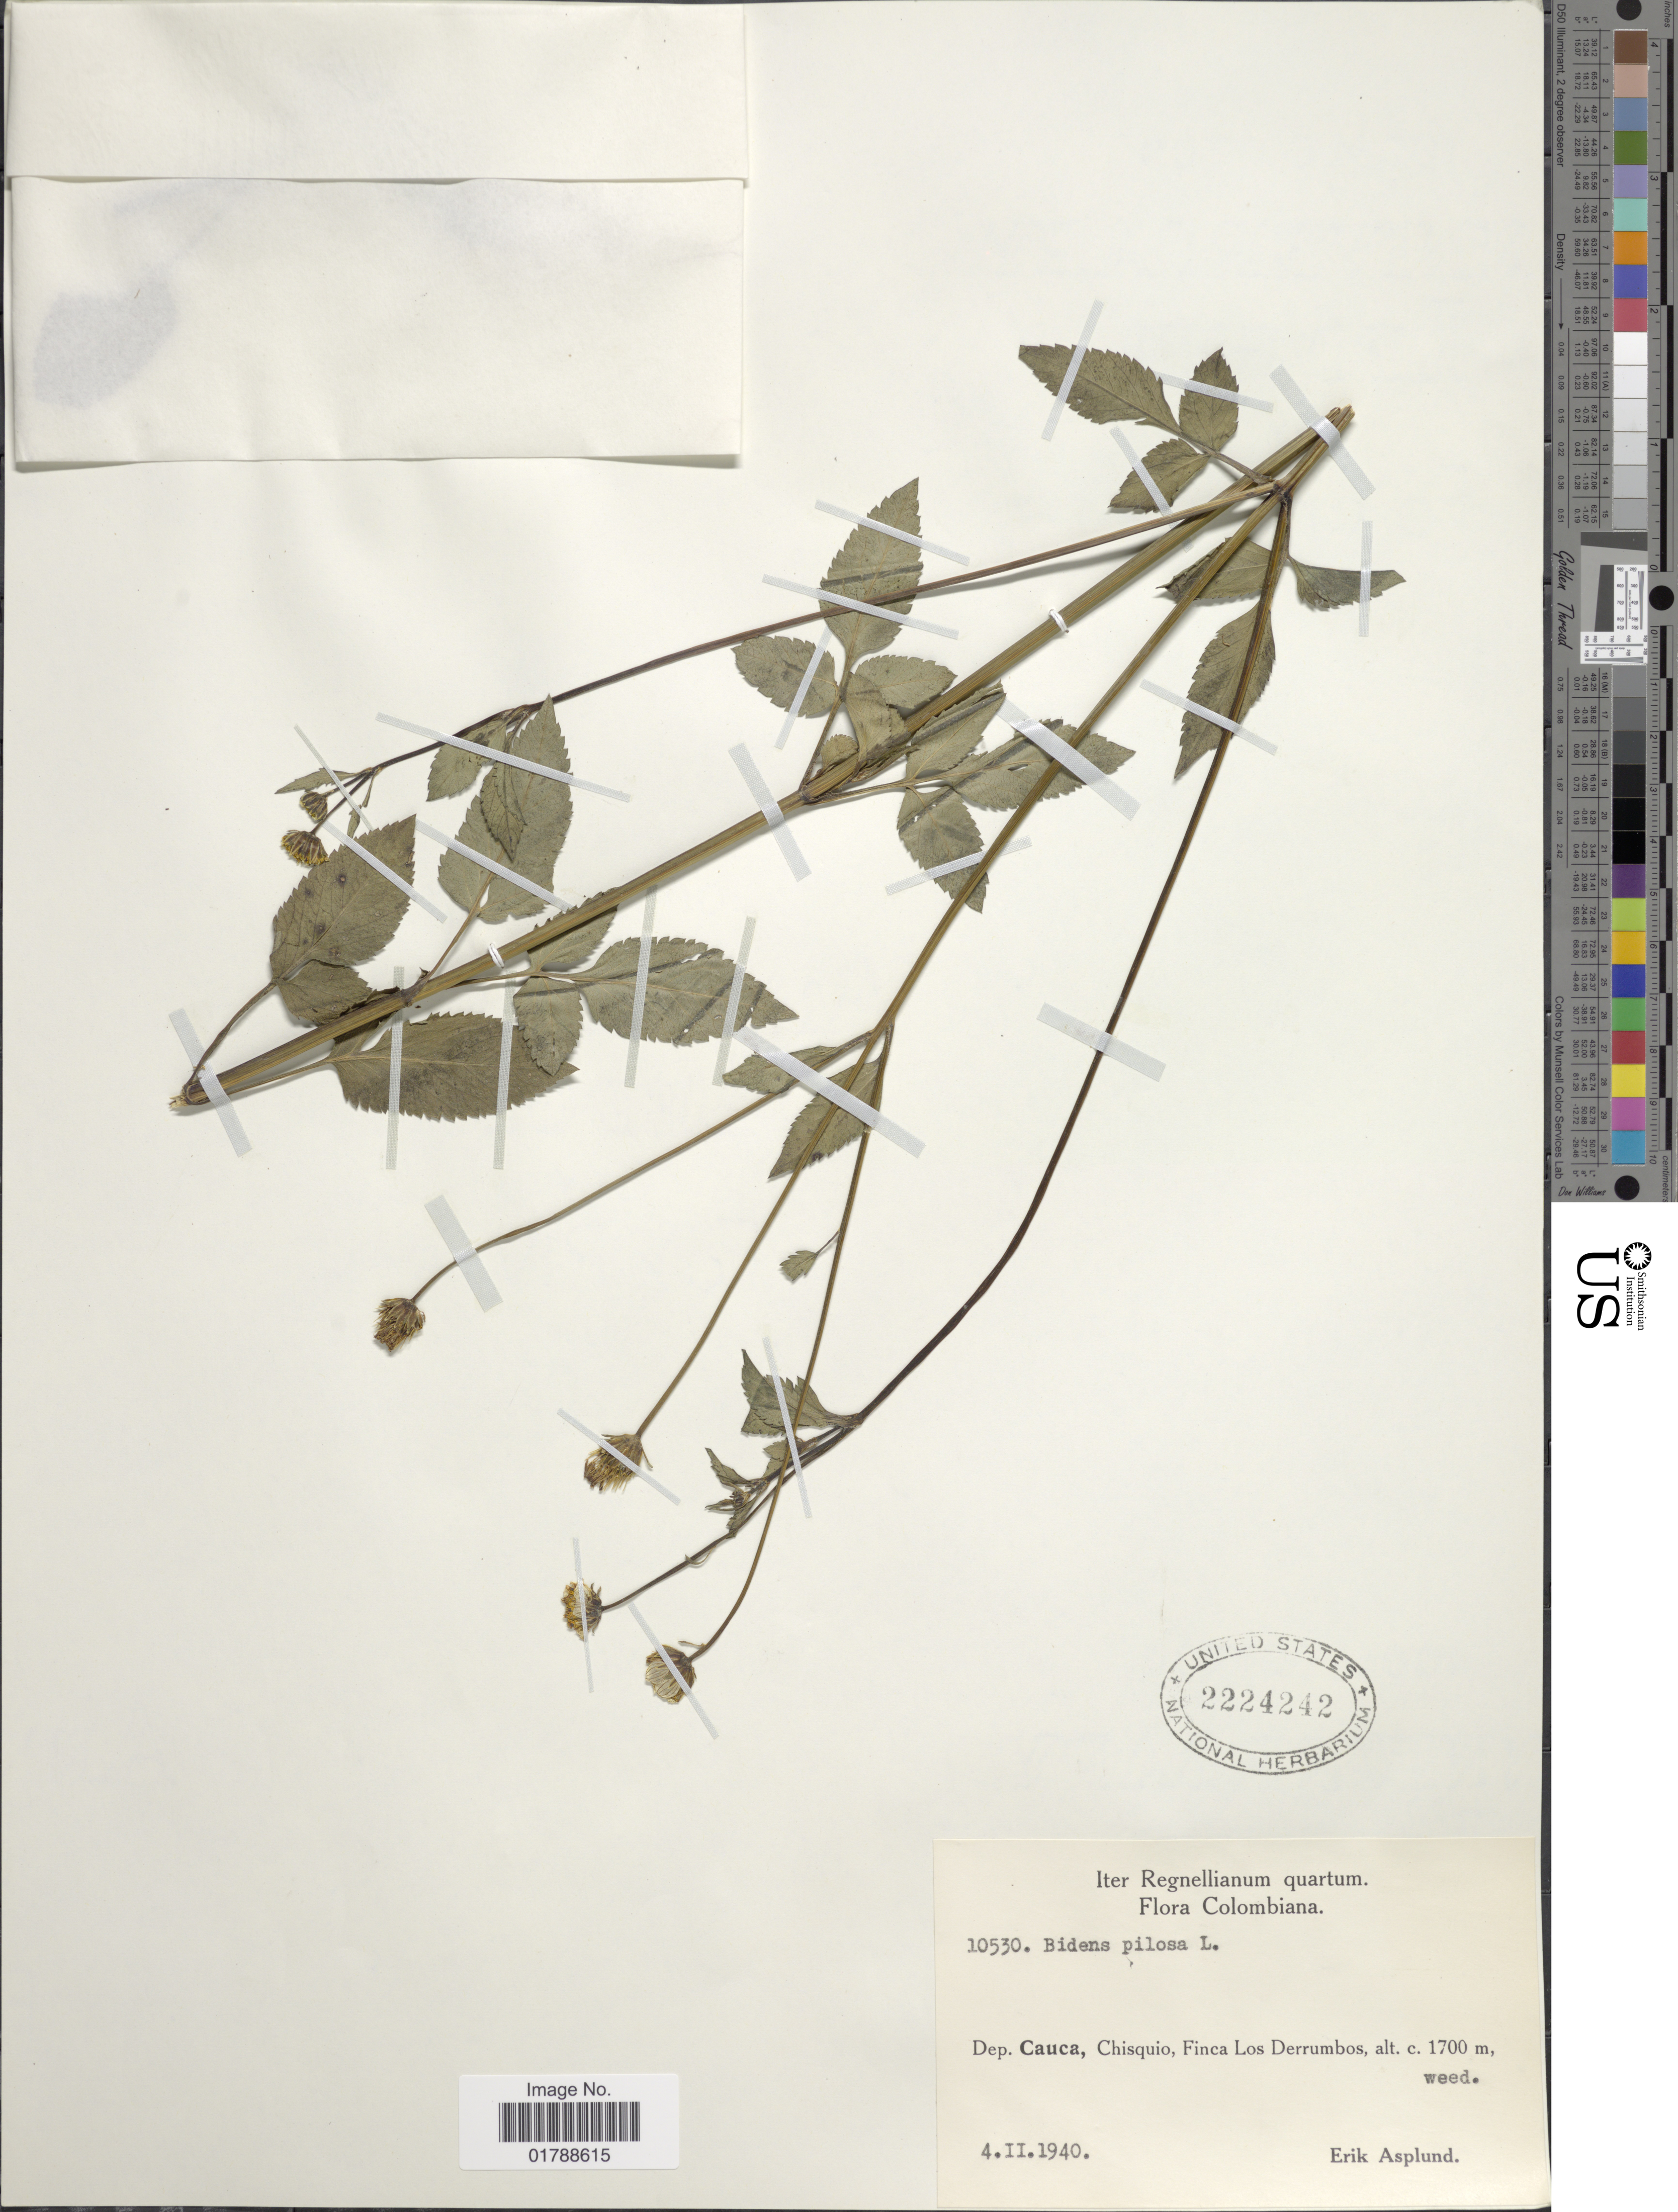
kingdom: Plantae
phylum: Tracheophyta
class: Magnoliopsida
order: Asterales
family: Asteraceae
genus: Bidens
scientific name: Bidens pilosa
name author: L.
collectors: E. Asplund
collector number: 10530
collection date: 1940-02-04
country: Colombia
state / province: Cauca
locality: Chisquio, Finca Los Derrumbos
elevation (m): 1700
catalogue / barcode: US 2224242